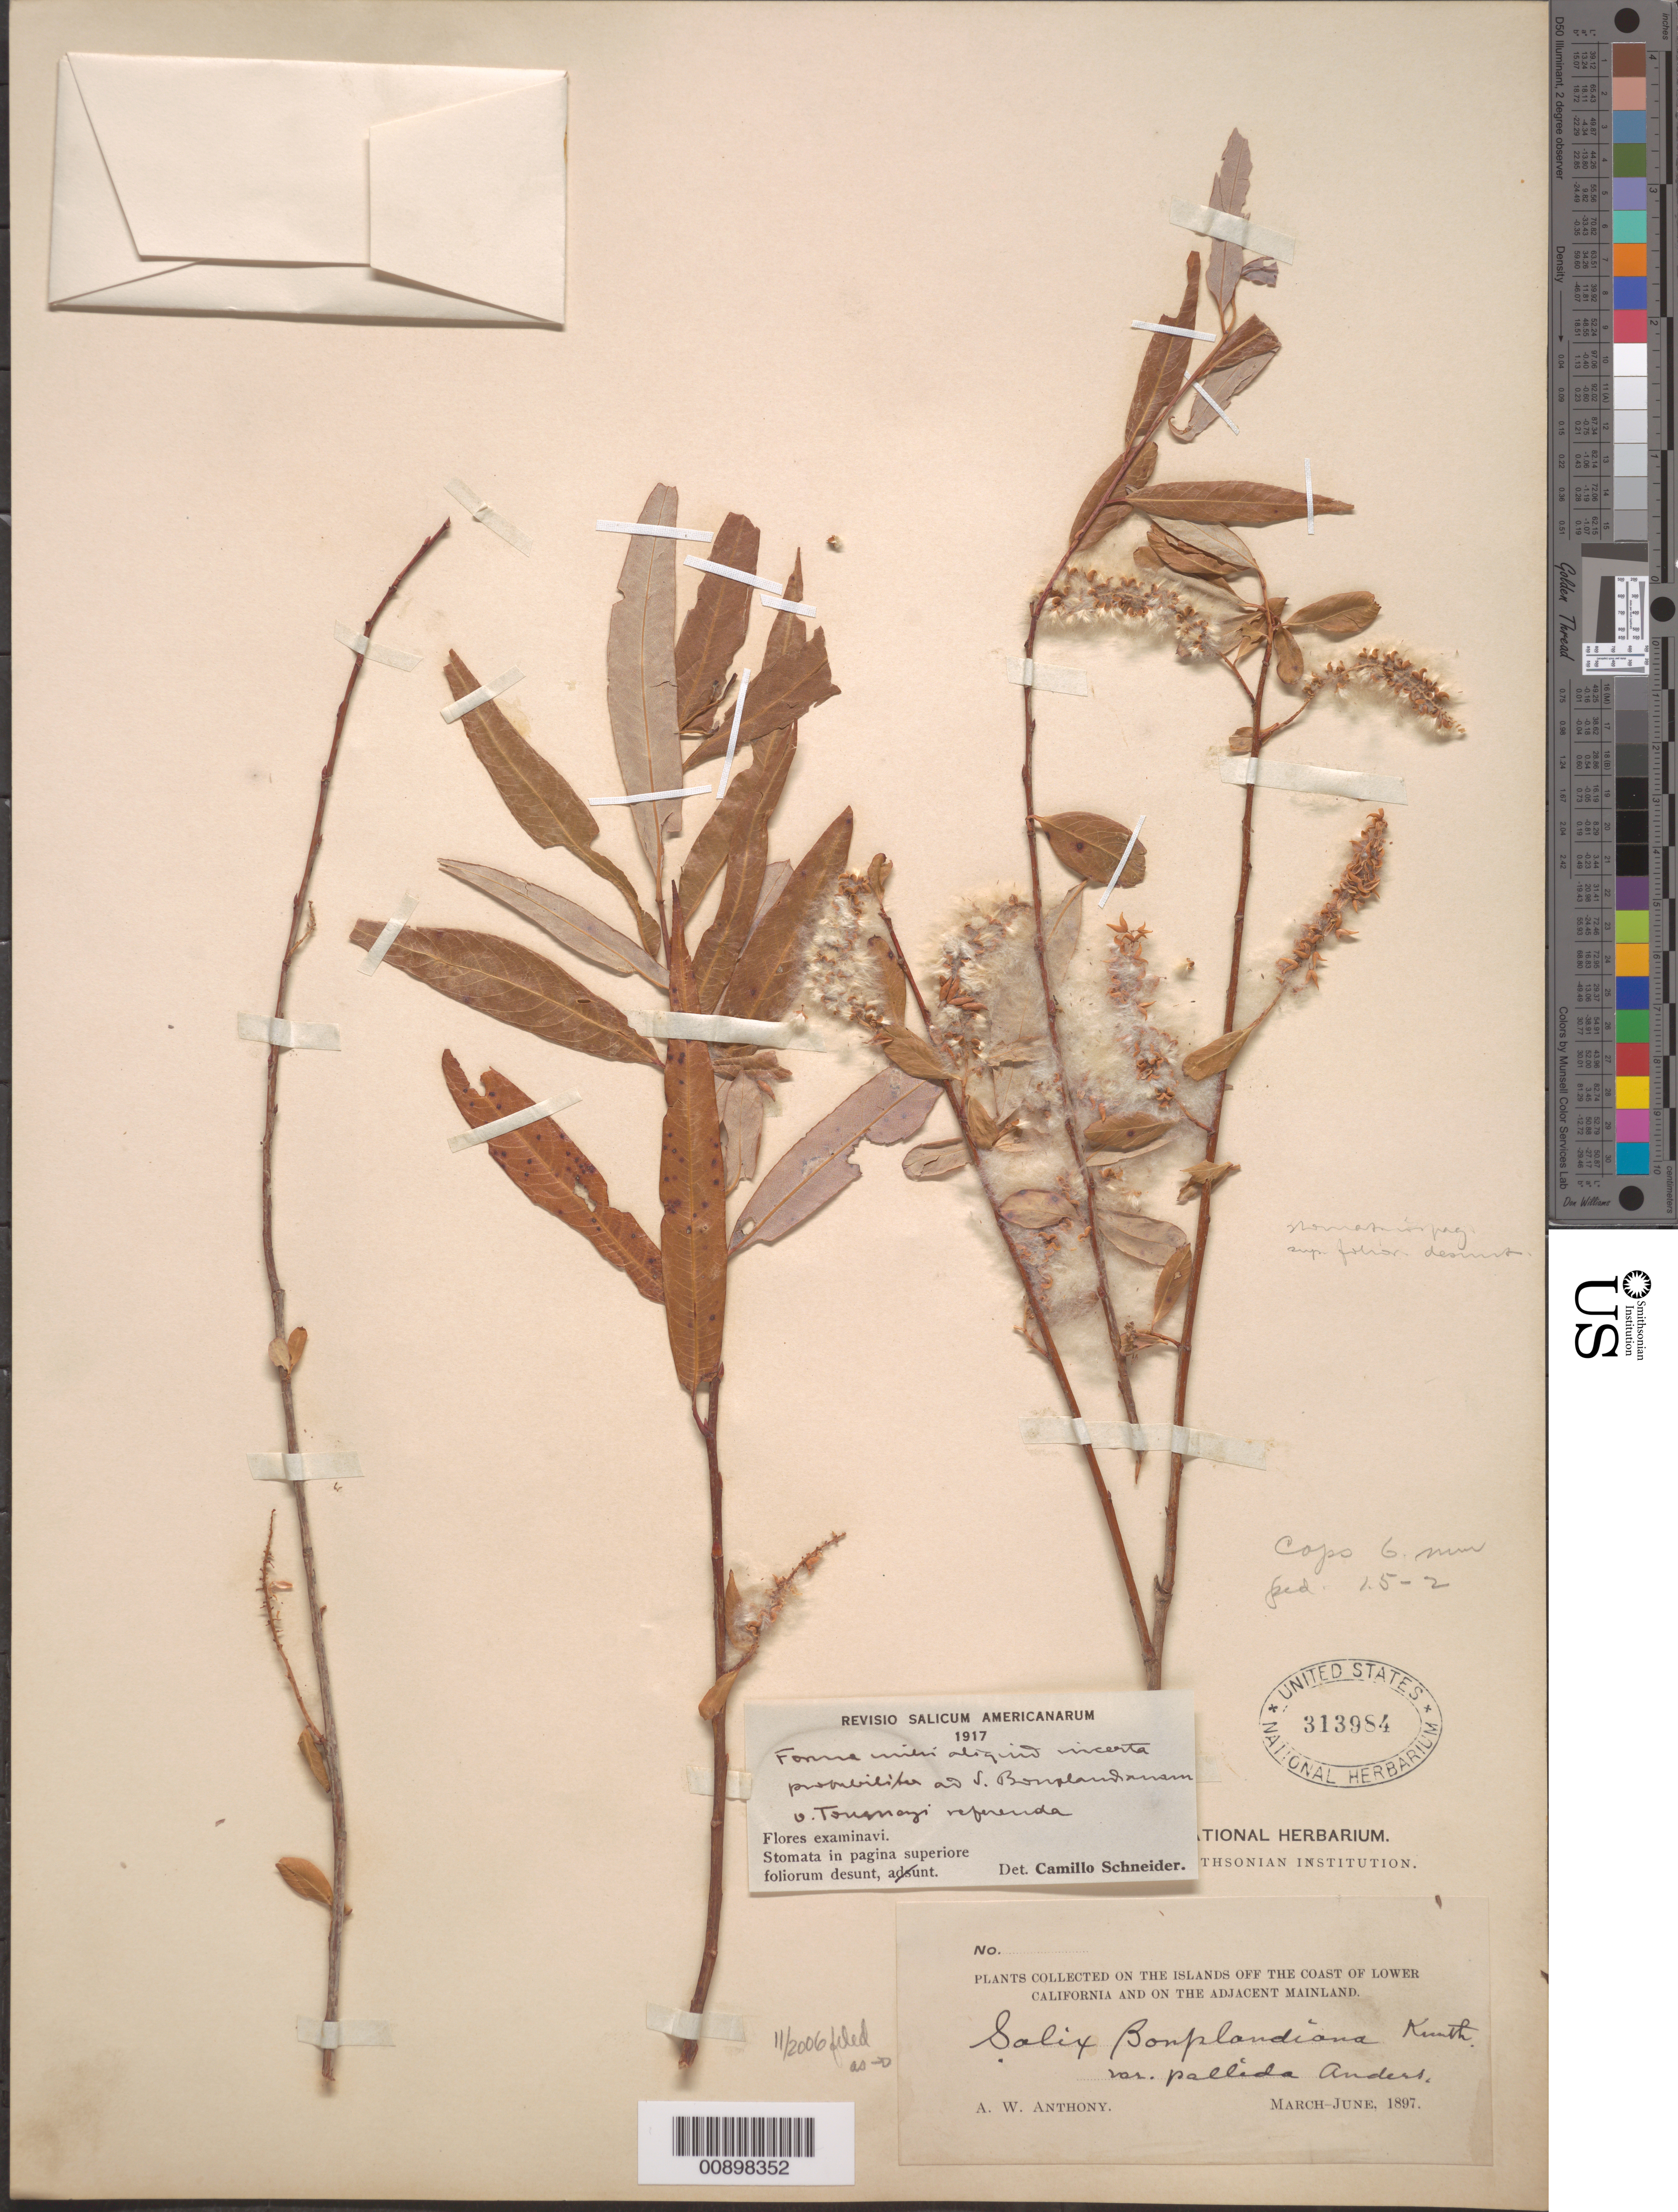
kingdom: Plantae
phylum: Tracheophyta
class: Magnoliopsida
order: Malpighiales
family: Salicaceae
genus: Salix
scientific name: Salix bonplandiana var. pallida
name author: (Kunth) Andersson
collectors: A. W. Anthony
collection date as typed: Mar 1897 to -- Jun 1897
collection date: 1897-03/1897-06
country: Mexico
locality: Islands off the coast of Lower California and on the adjacent mainland.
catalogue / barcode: US 313984